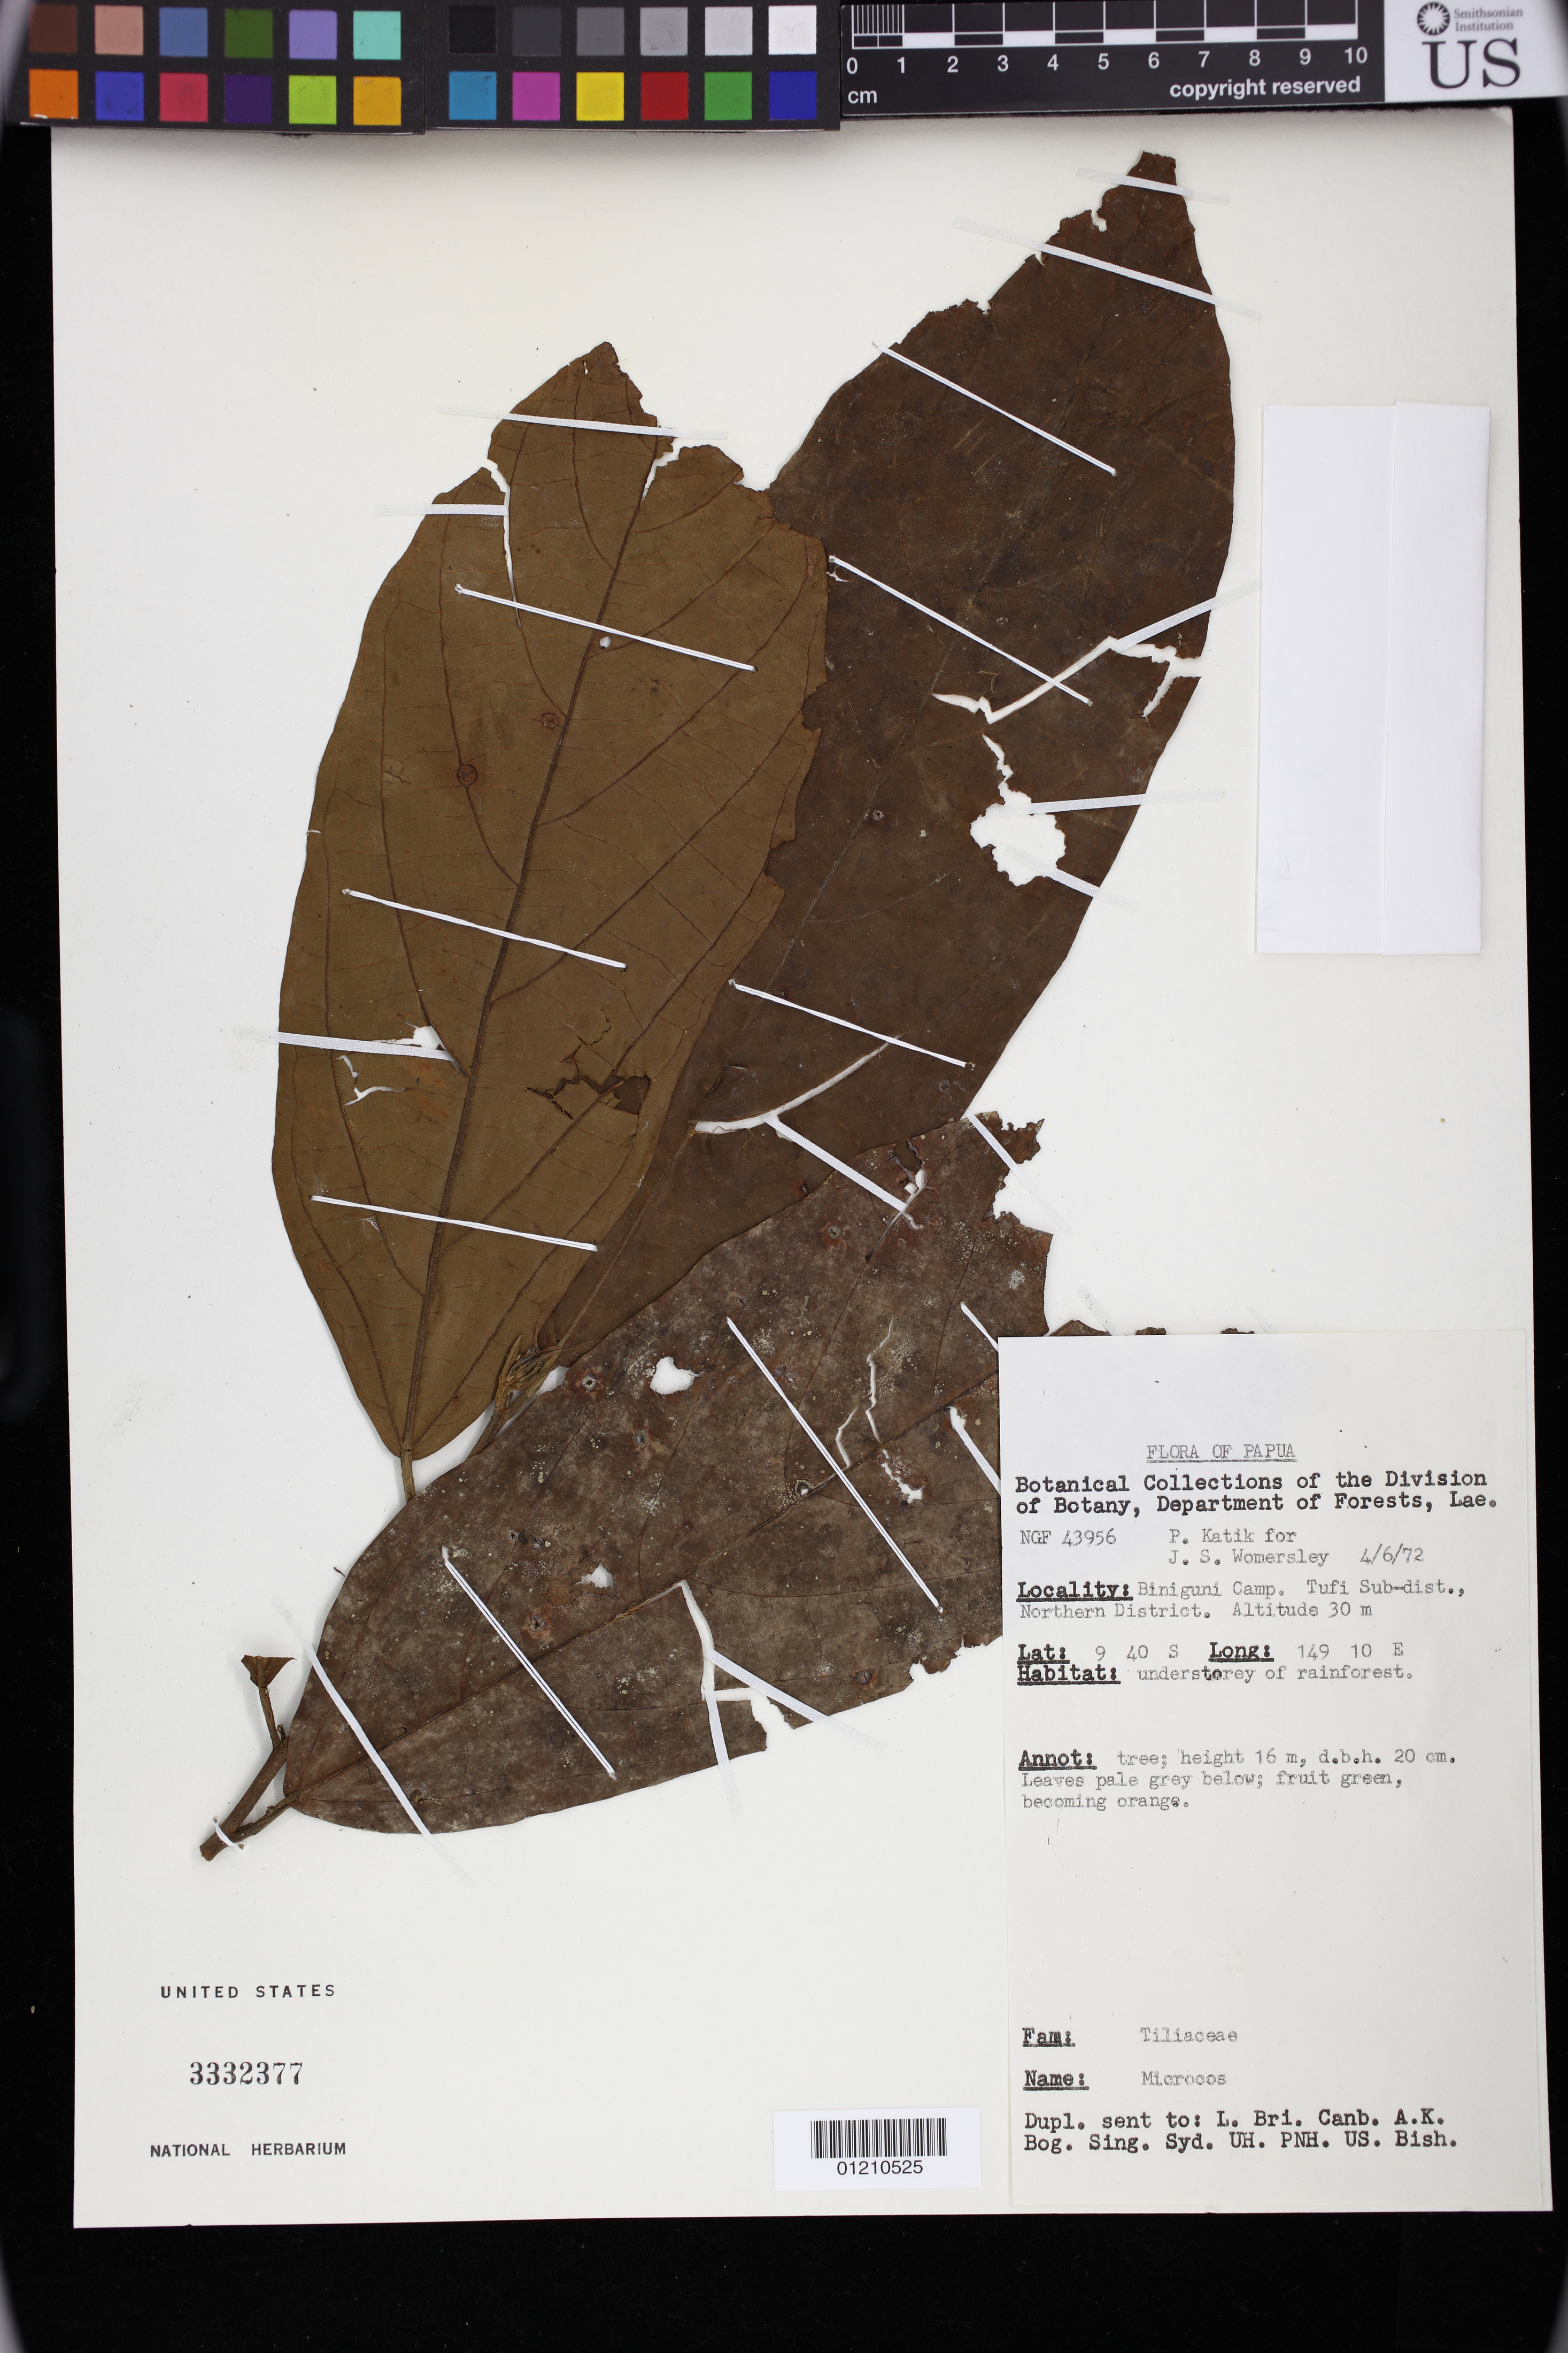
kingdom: Plantae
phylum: Tracheophyta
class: Magnoliopsida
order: Malvales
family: Malvaceae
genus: Microcos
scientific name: Microcos sp.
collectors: P. Katik & J. S. Womersley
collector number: NGF 43956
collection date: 1972-06-04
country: Papua New Guinea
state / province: Northern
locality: Biniguni Camp, Tufi sub-dist., Northern District.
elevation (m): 30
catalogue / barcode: US 3332377